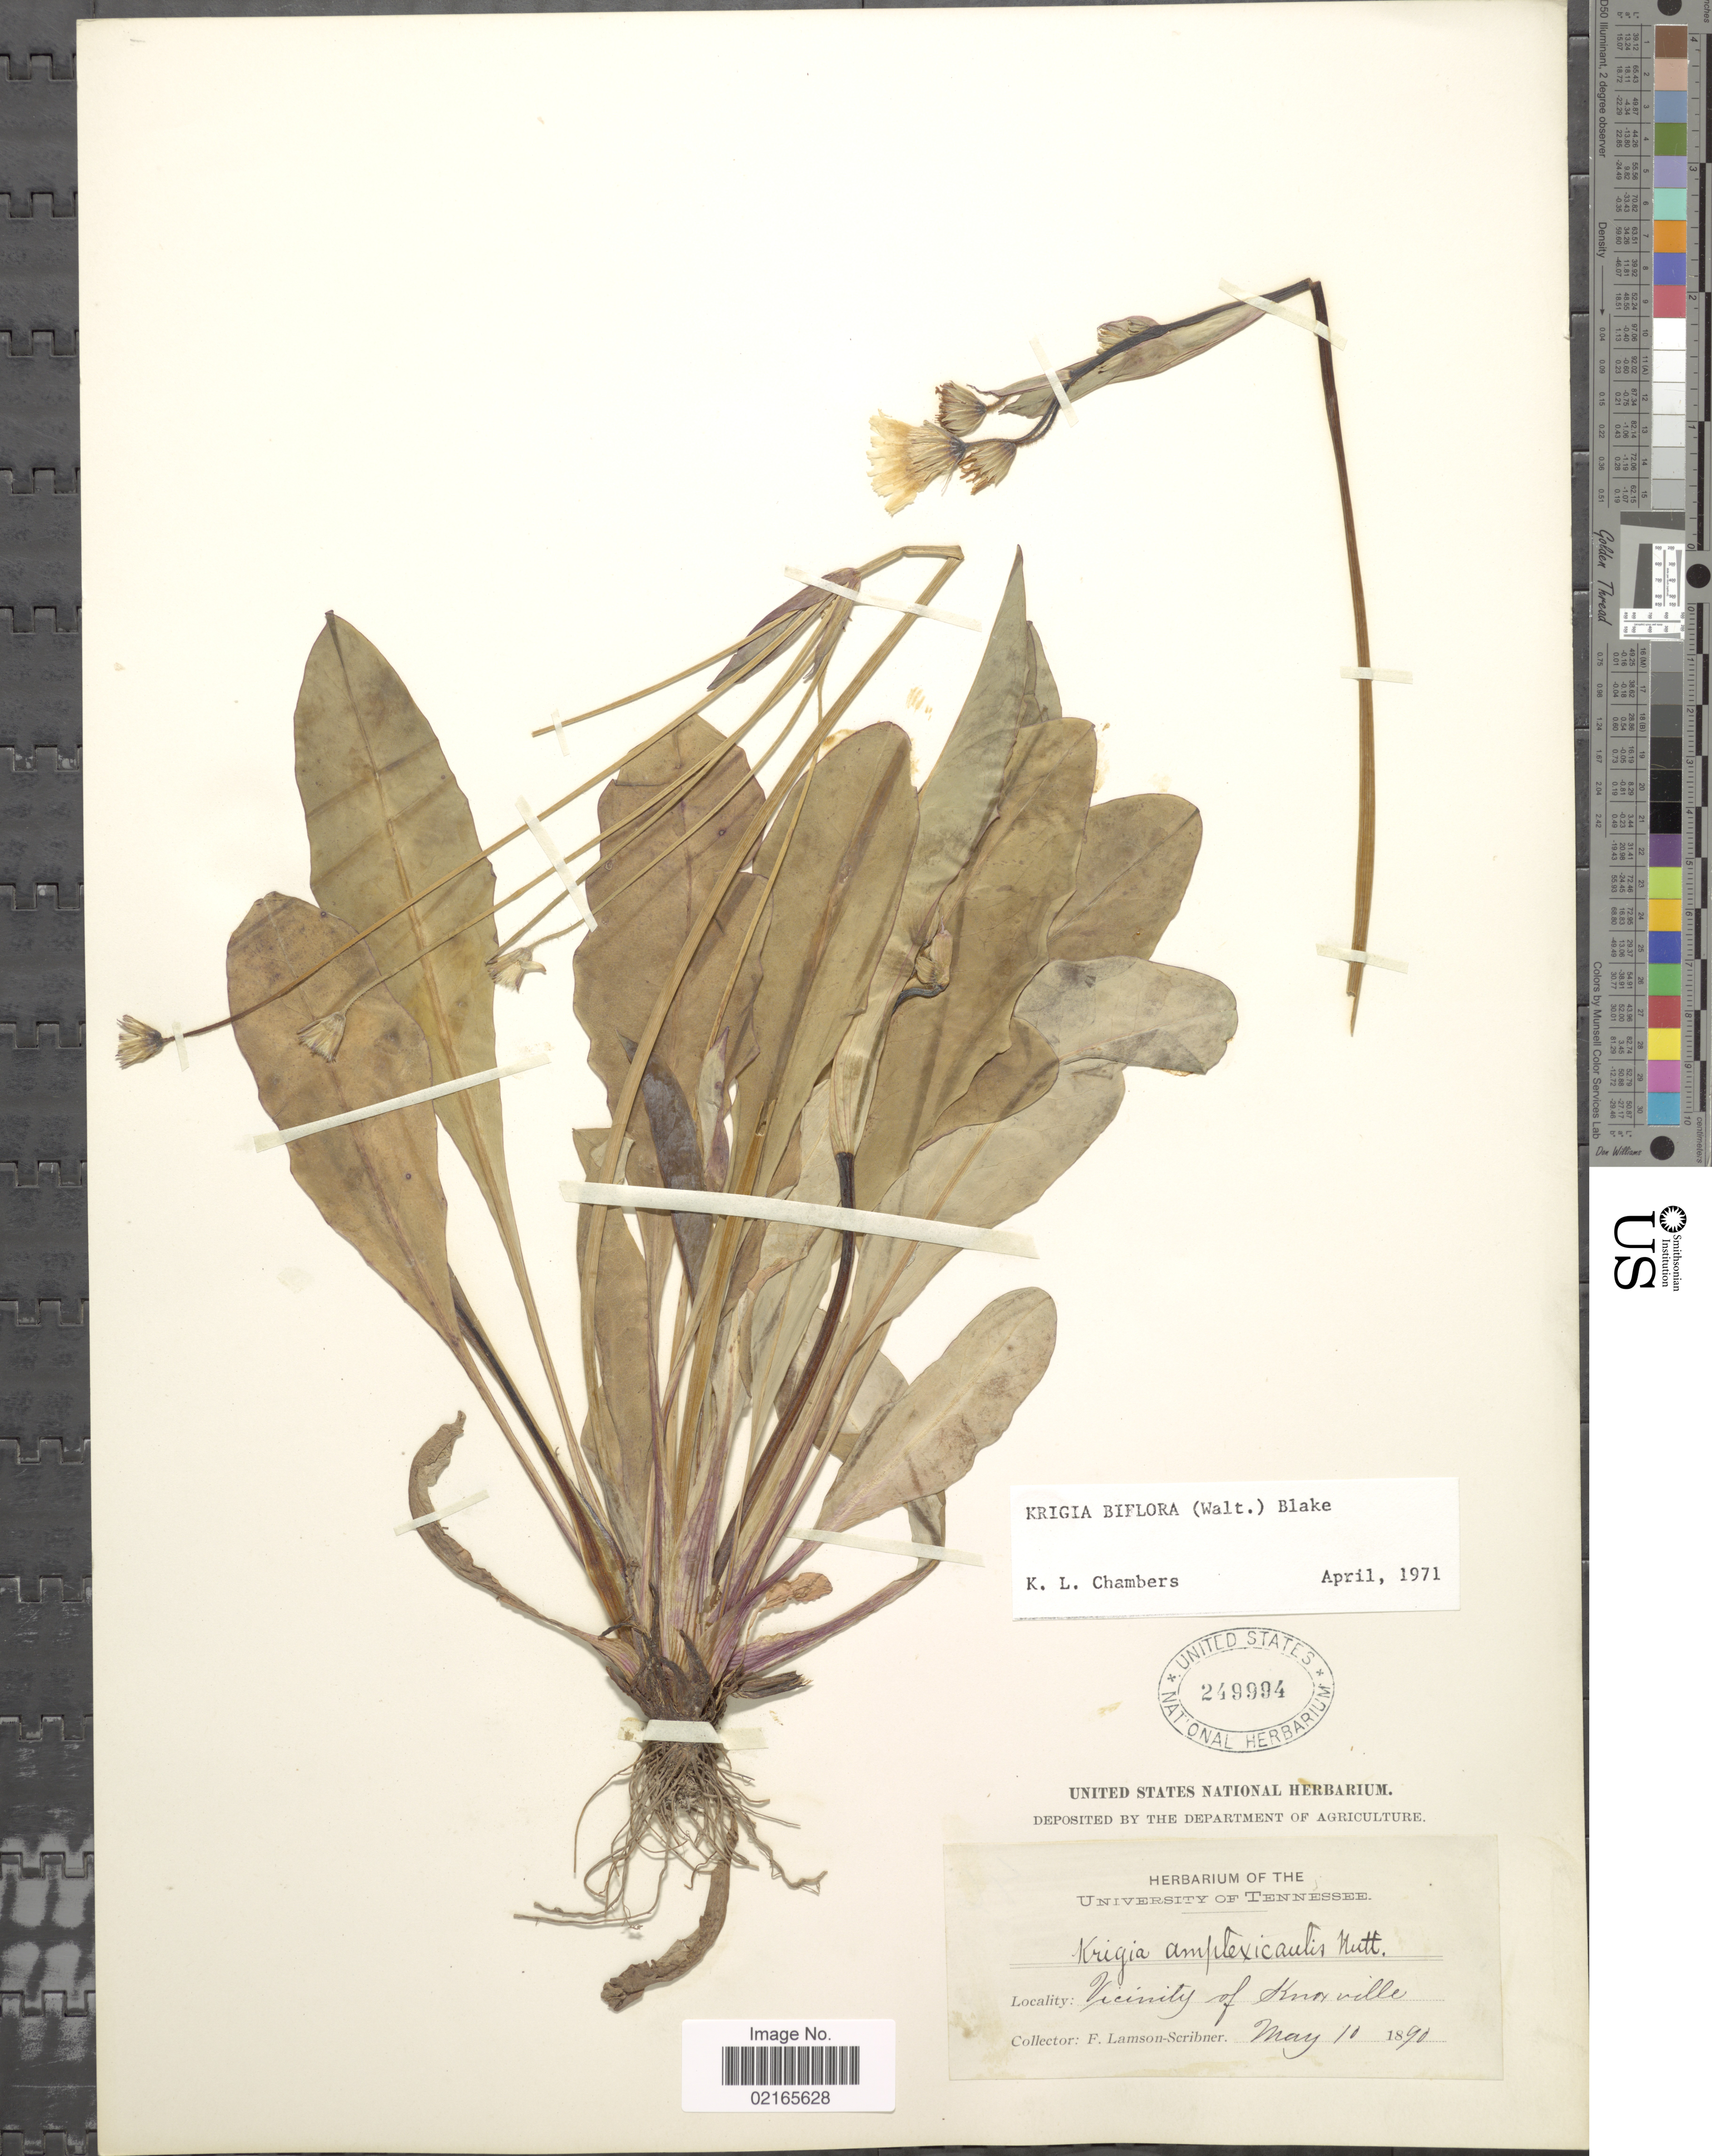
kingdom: Plantae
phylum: Tracheophyta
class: Magnoliopsida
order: Asterales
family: Asteraceae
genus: Krigia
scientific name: Krigia biflora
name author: (Walter) S.F. Blake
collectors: F. Lamson-Scribner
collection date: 1890-05-10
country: United States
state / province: Tennessee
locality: Vicinity of Knoxville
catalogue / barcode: US 249994